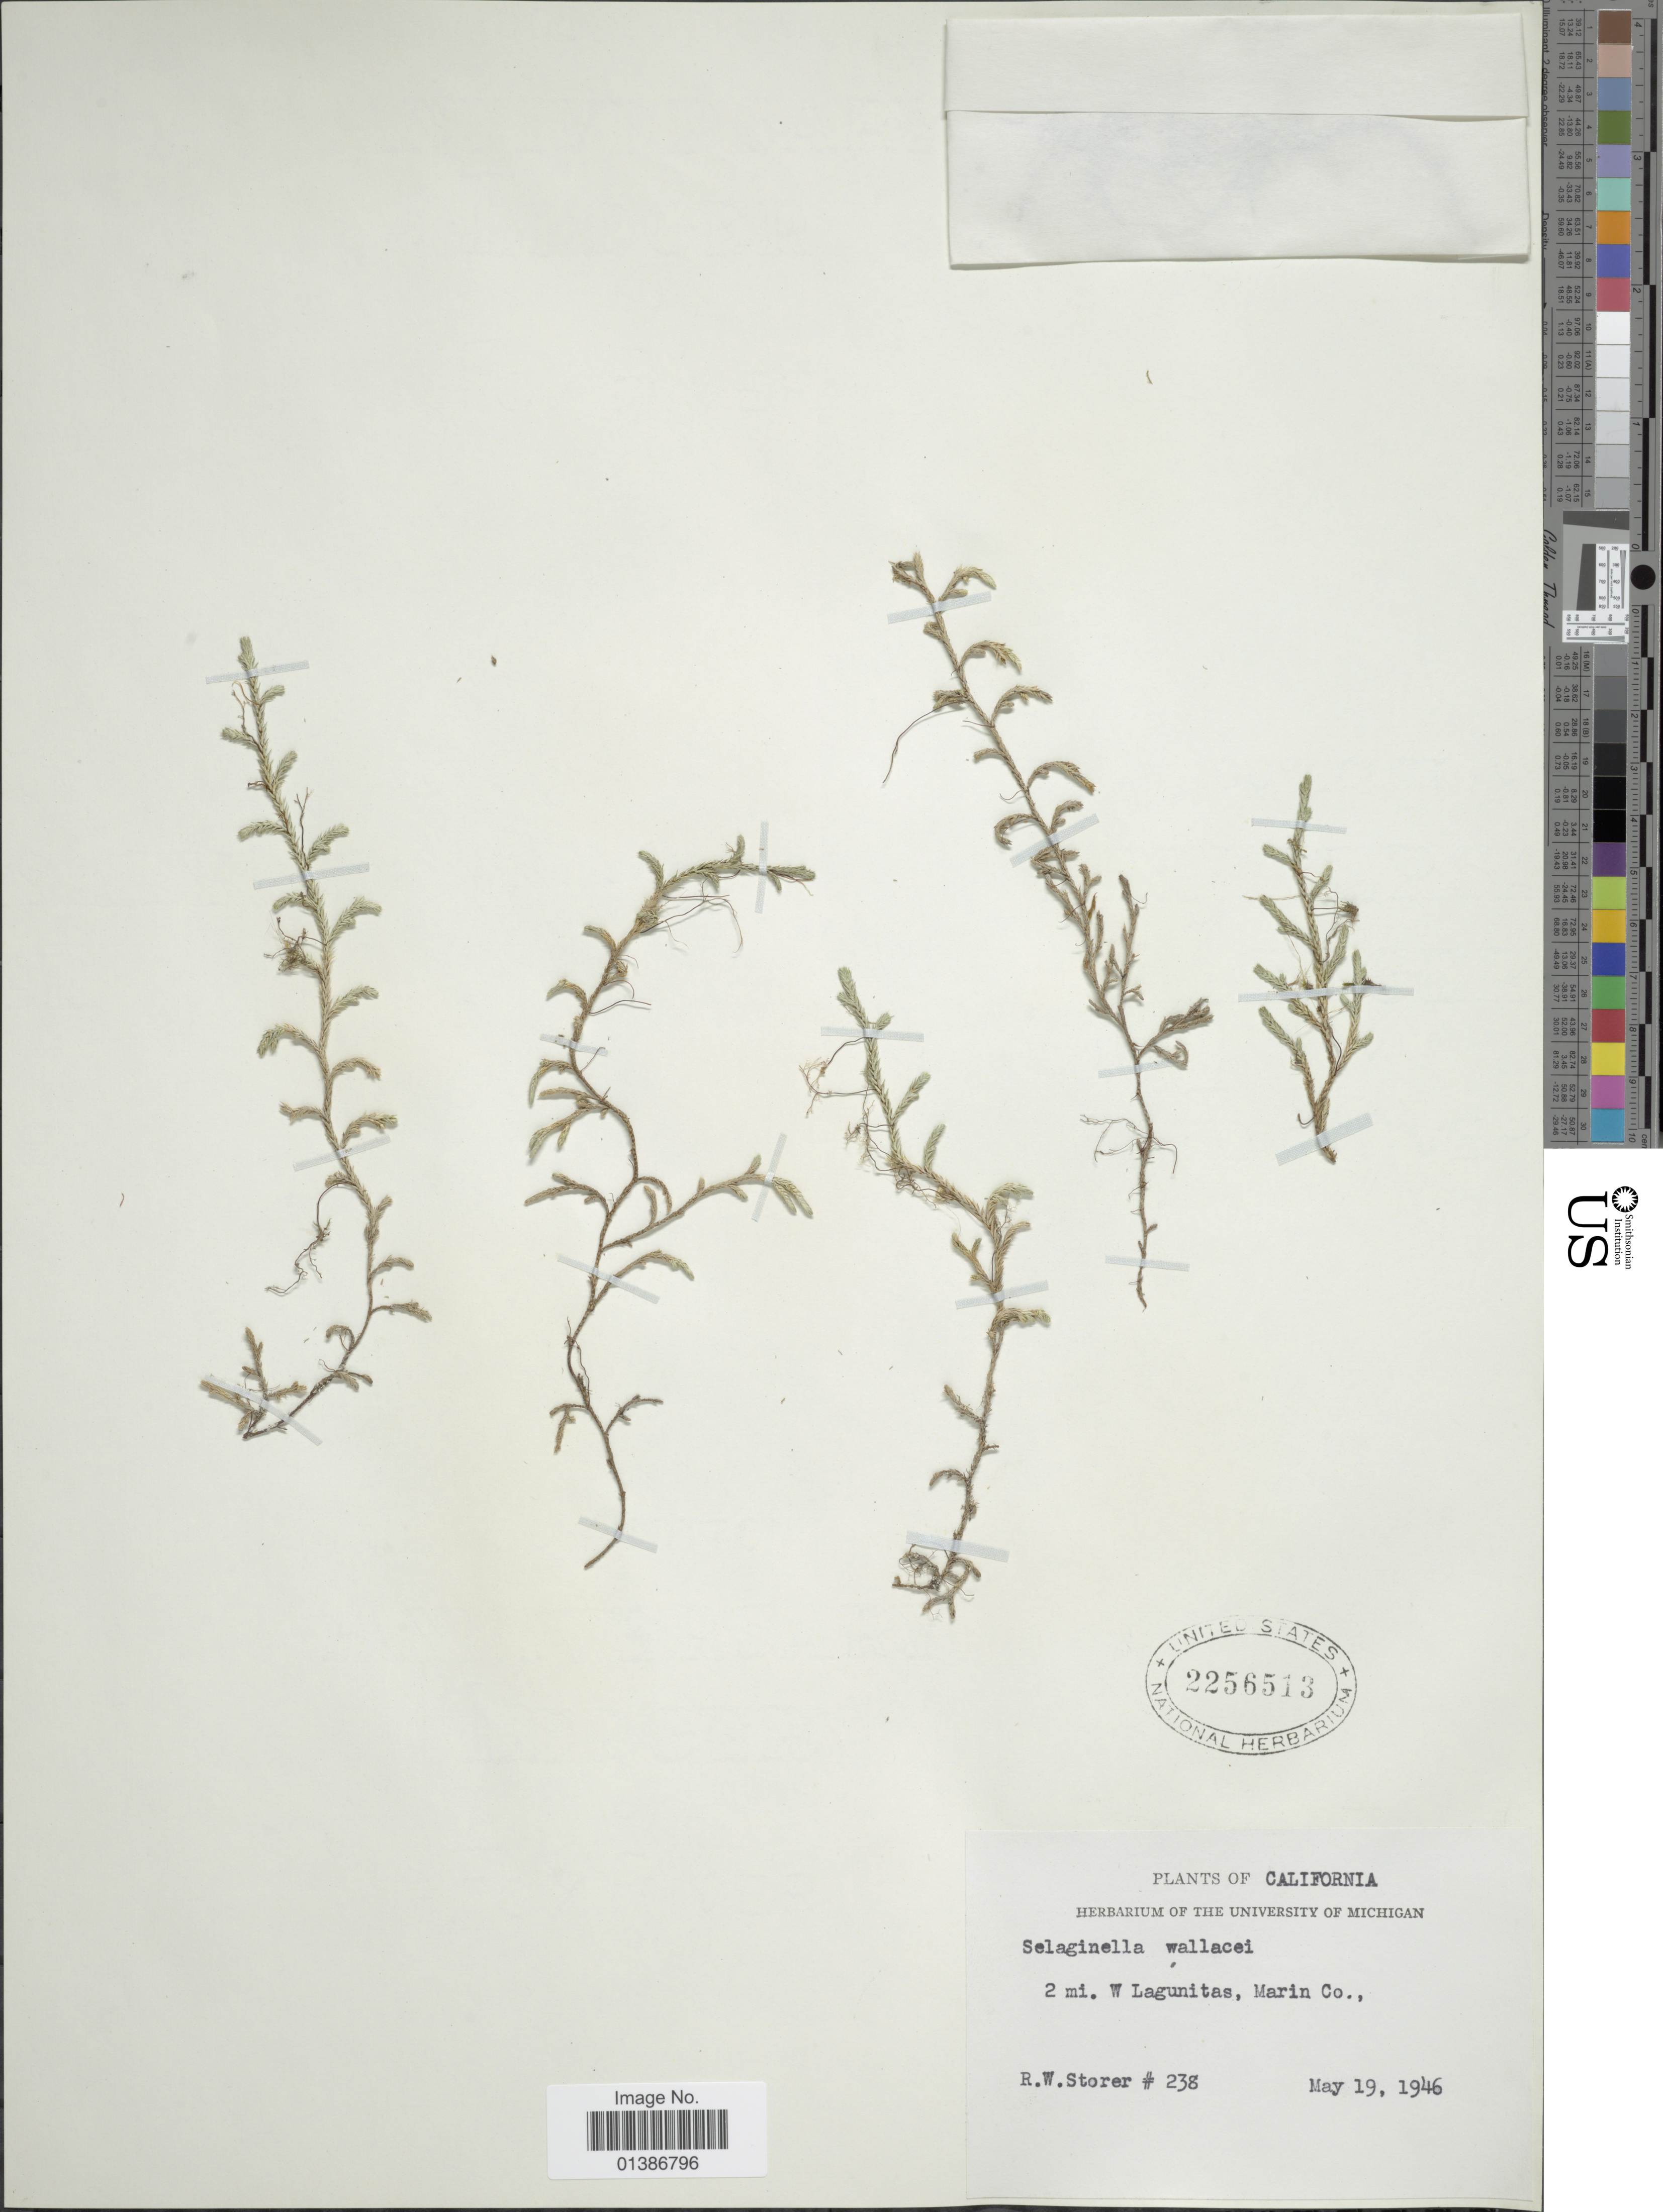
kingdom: Plantae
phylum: Tracheophyta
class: Lycopodiopsida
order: Selaginellales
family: Selaginellaceae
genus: Selaginella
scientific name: Selaginella wallacei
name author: Hieron.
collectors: R. Storer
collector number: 238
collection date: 1946-05-19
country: United States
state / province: California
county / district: Marin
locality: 2 mi. W Lagunitas, Marin Co.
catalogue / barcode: US 2256513